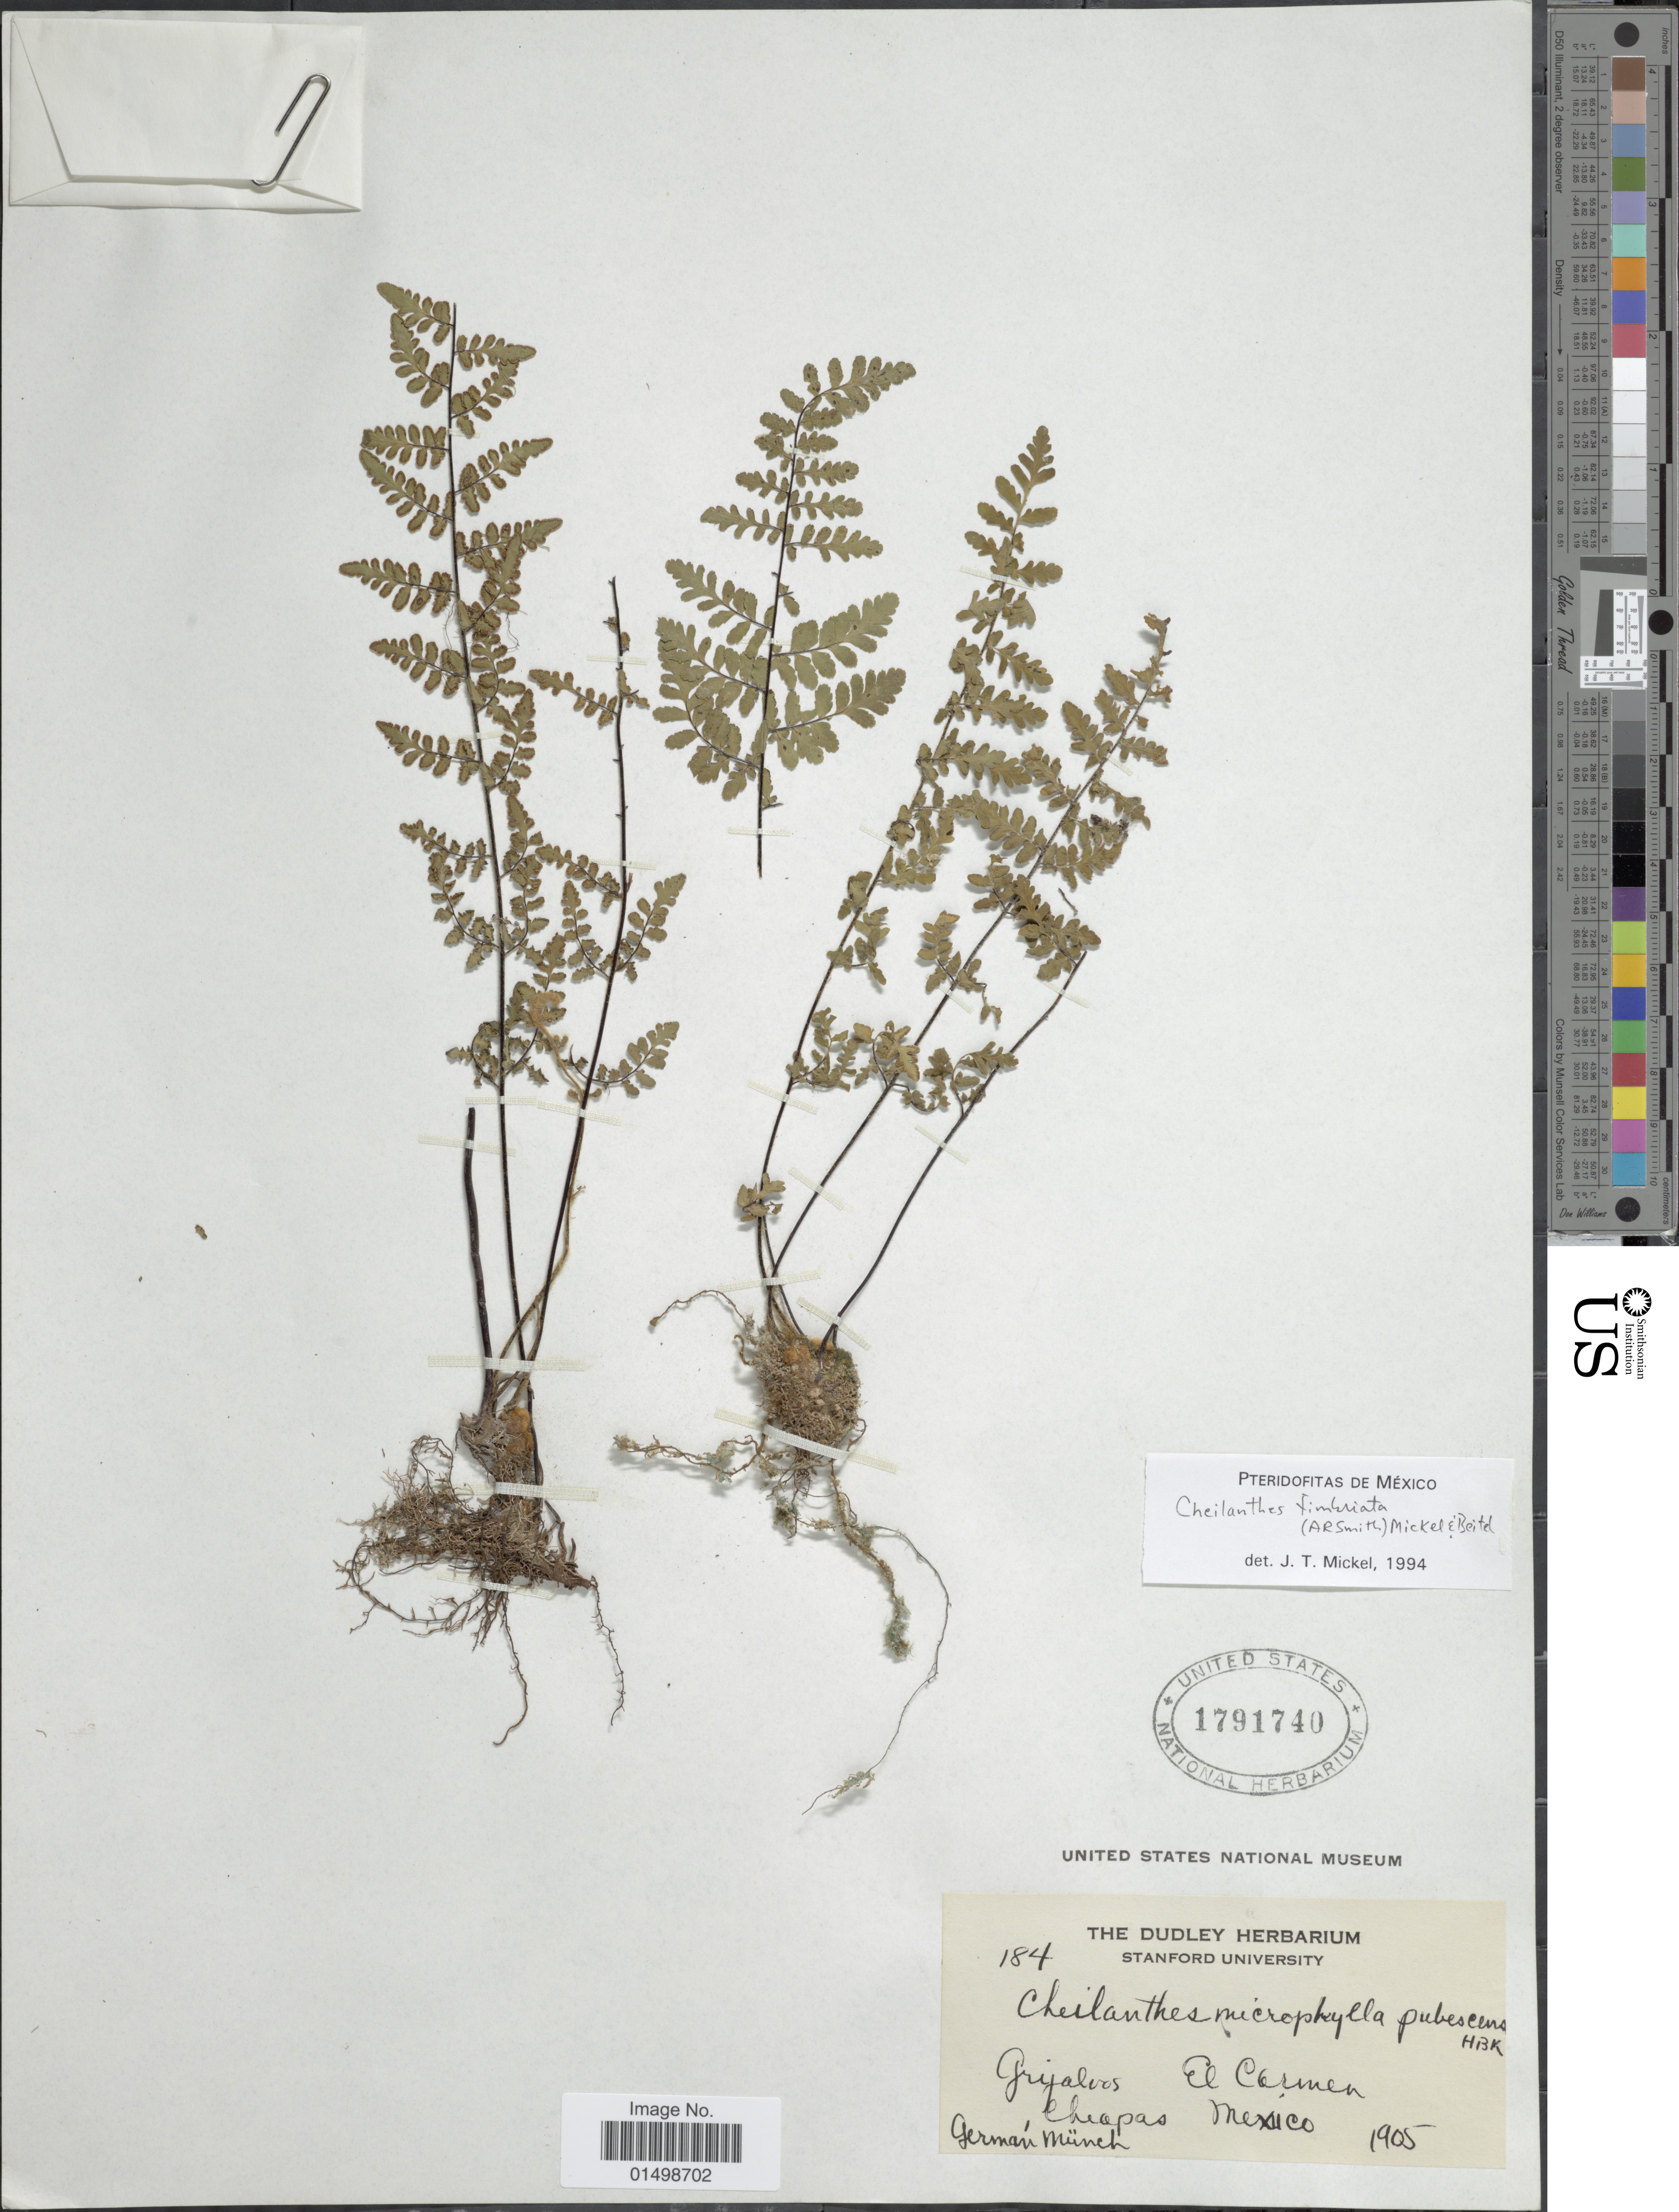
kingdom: Plantae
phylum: Tracheophyta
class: Polypodiopsida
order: Polypodiales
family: Pteridaceae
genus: Cheilanthes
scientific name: Cheilanthes fimbriata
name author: (A.R. Sm.) Mickel & Beitel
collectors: G. Munch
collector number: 184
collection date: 1905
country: Mexico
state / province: Chiapas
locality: Grijalvos, El Carmen.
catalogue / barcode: US 1791740